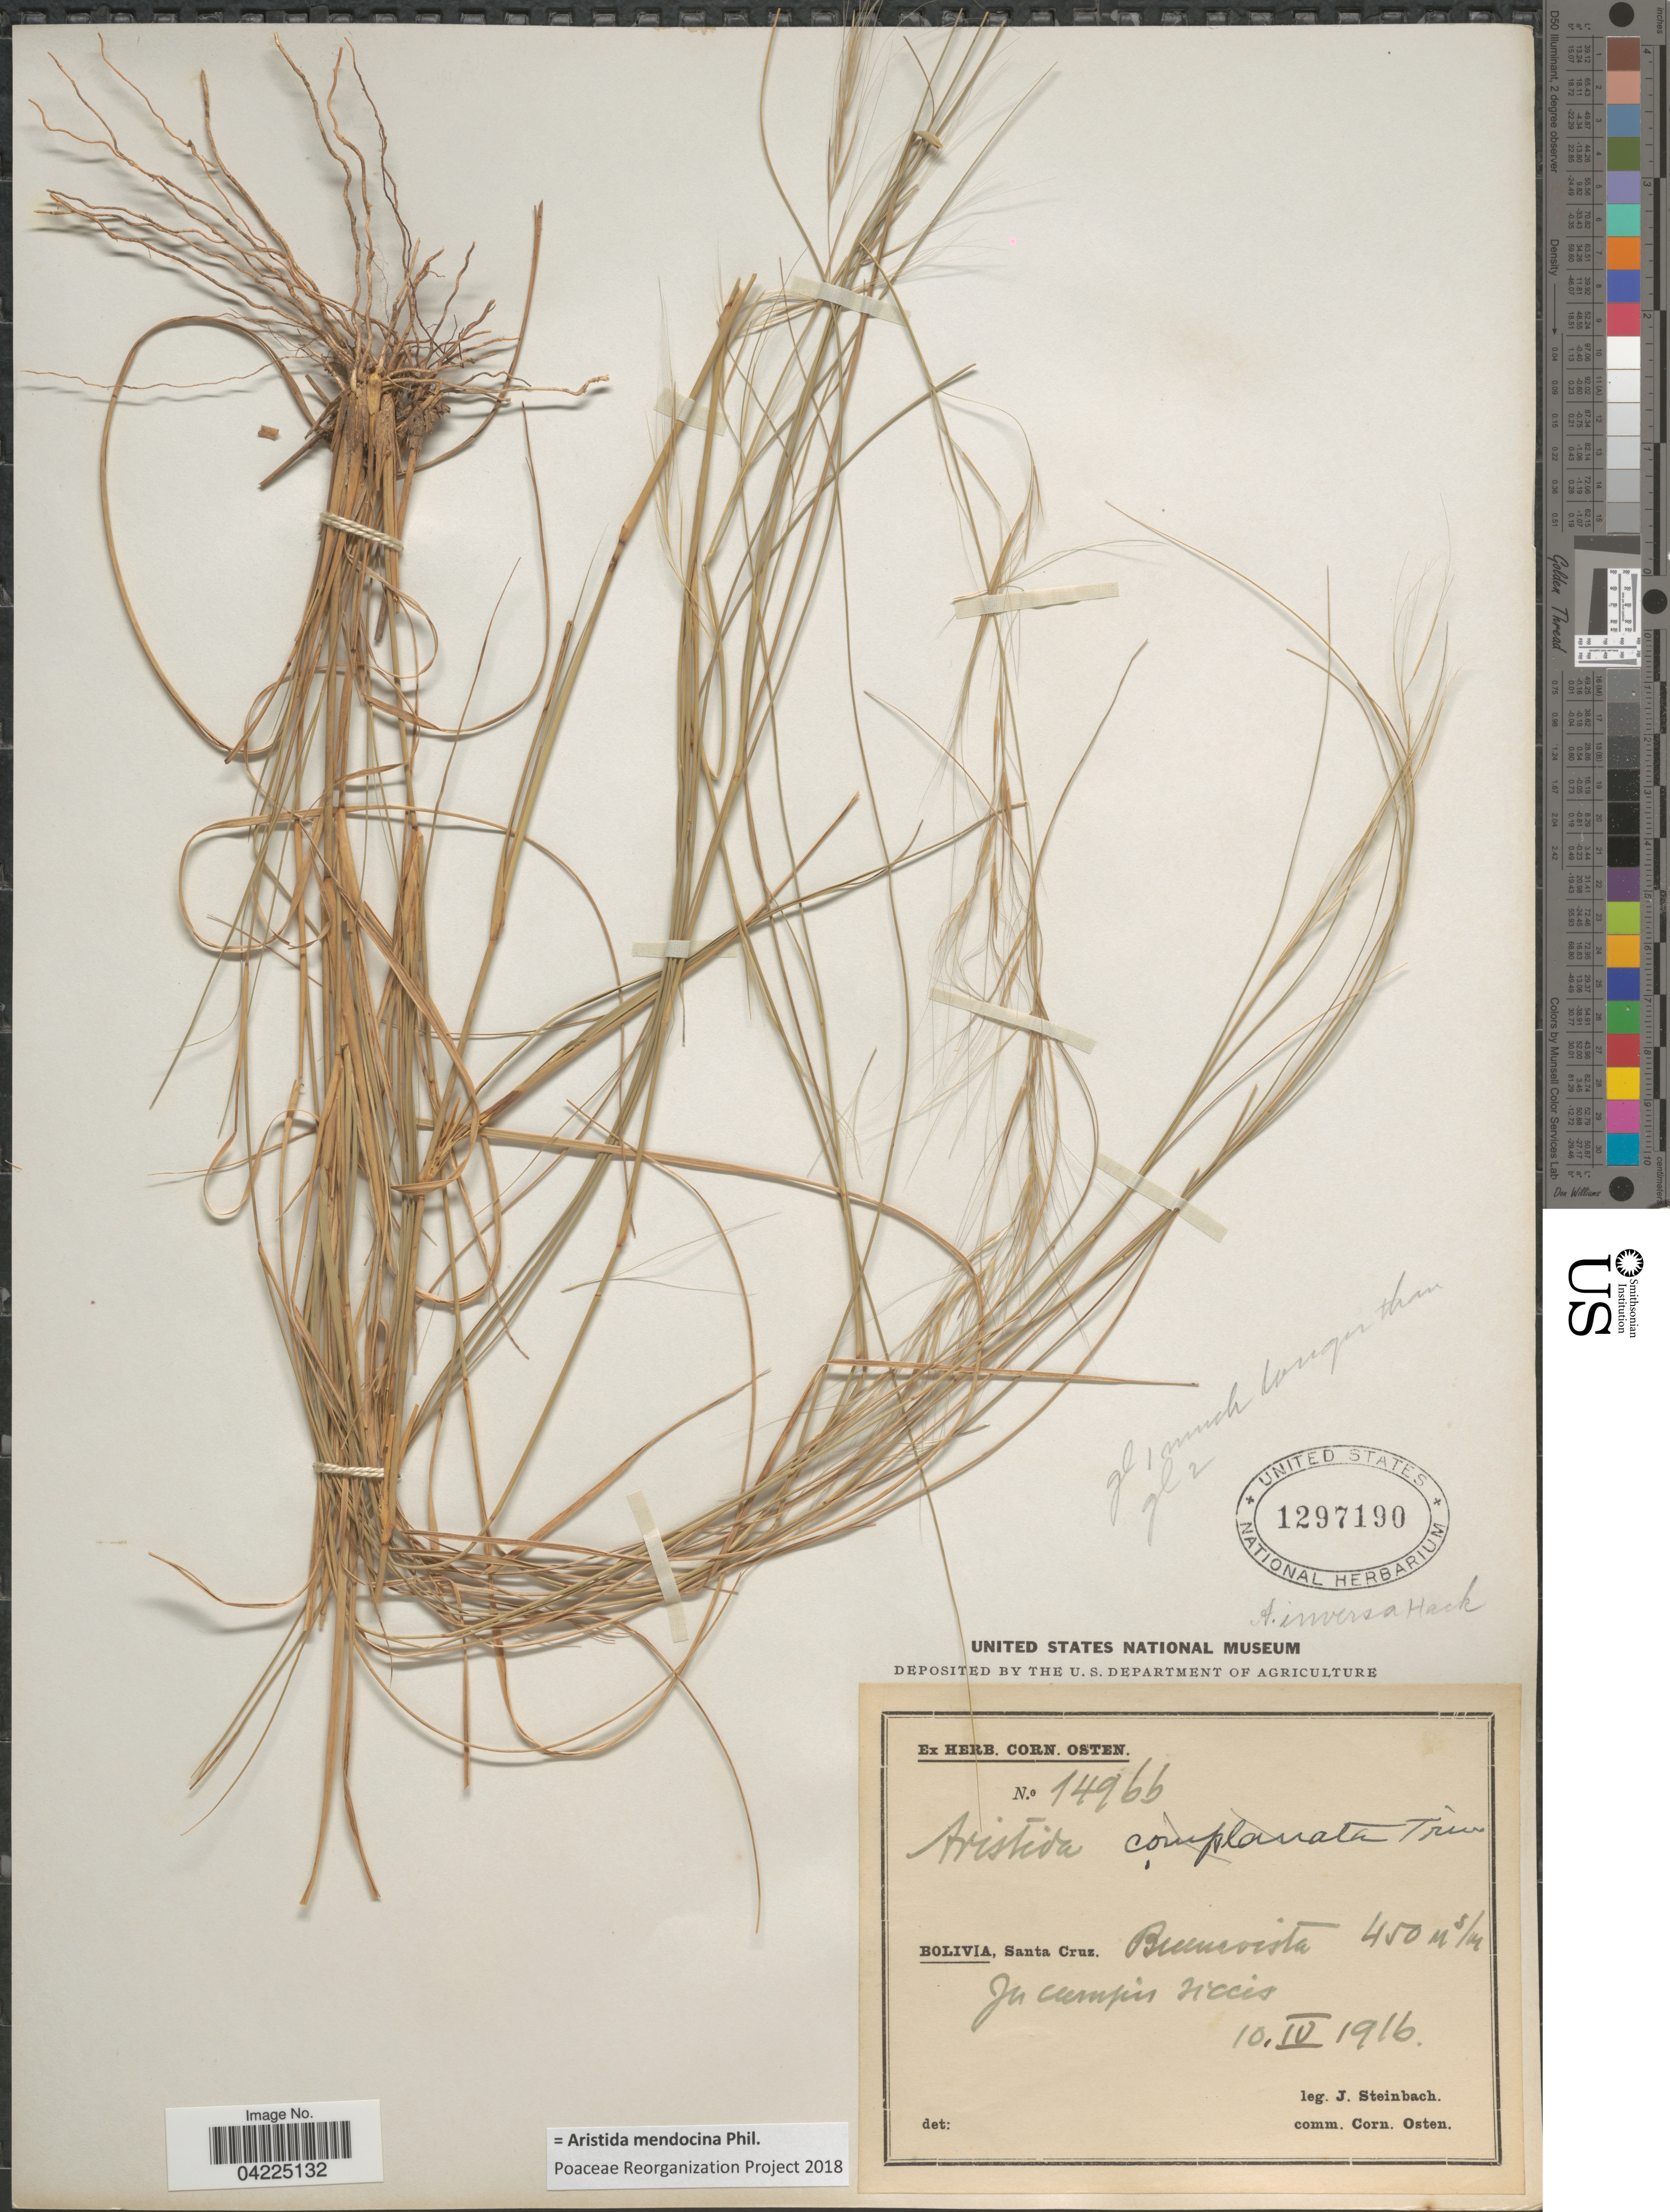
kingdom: Plantae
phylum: Tracheophyta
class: Liliopsida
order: Poales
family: Poaceae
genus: Aristida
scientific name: Aristida mendocina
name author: Phil.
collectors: J. Steinbach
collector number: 1496b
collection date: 1916-04-10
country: Bolivia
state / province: Santa Cruz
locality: Buenavista. In campis siccis.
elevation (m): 450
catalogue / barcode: US 1297190